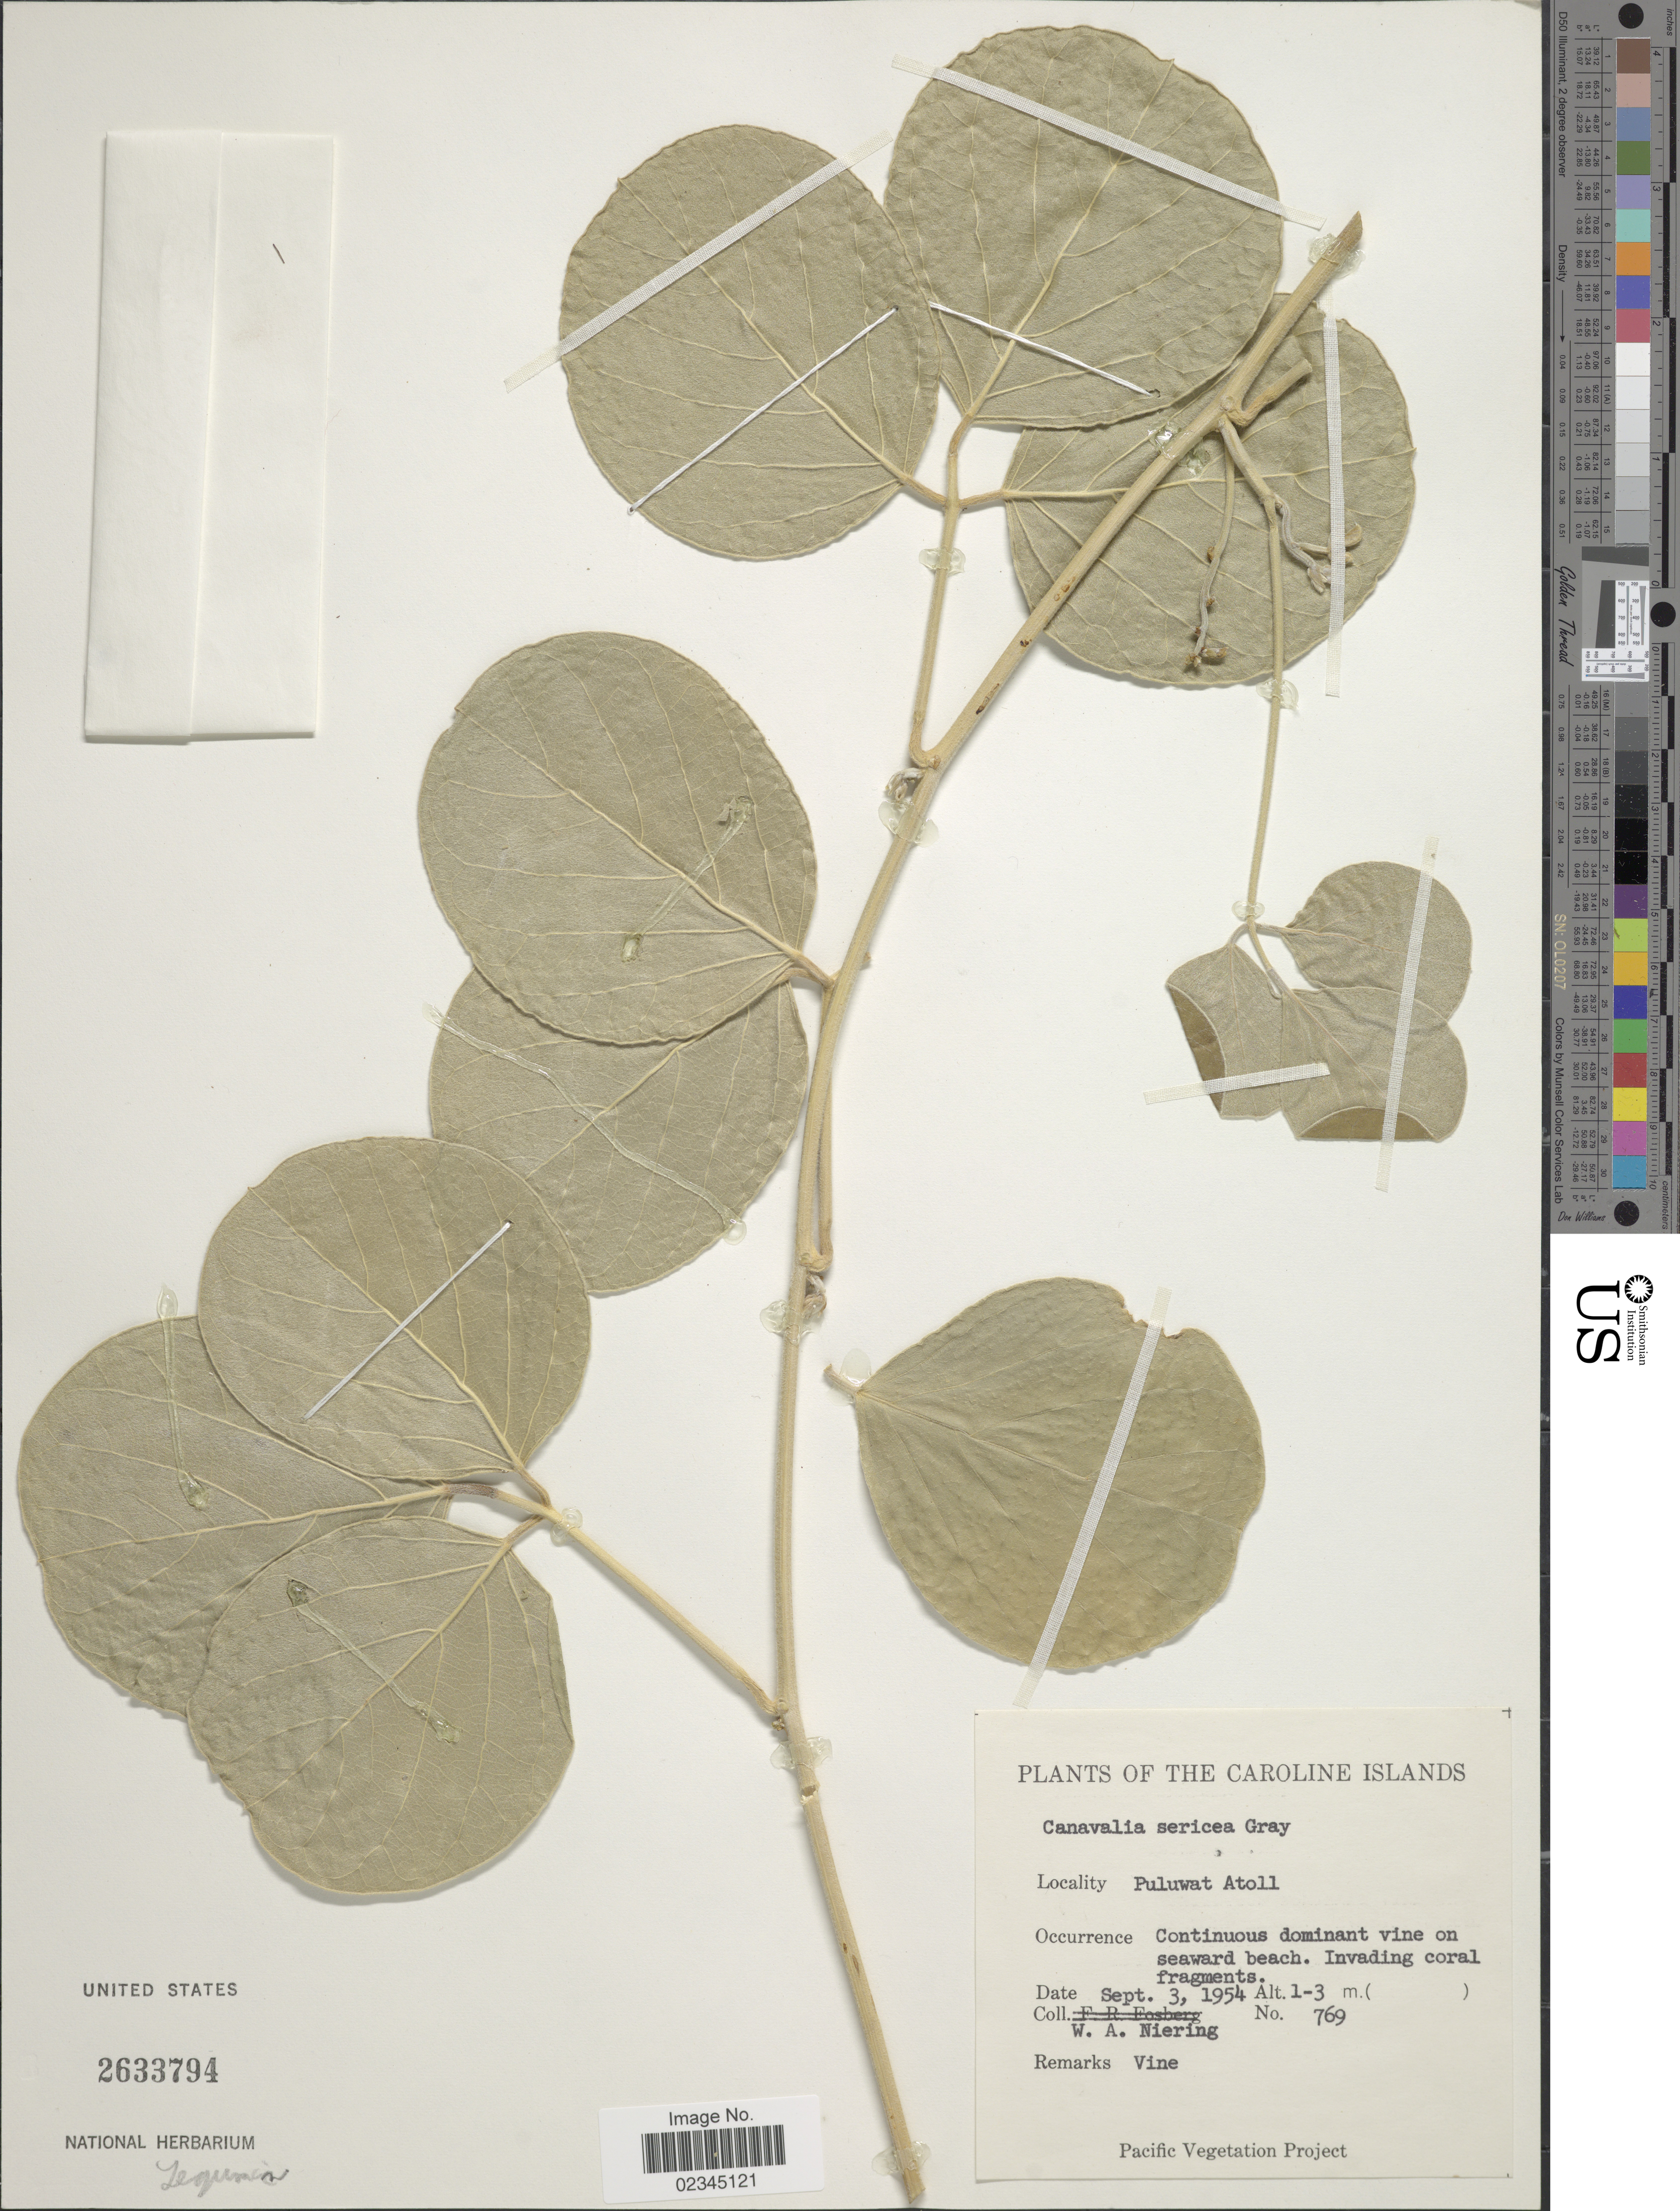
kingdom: Plantae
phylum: Tracheophyta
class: Magnoliopsida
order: Fabales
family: Fabaceae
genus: Canavalia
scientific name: Canavalia sericea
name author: A. Gray in Wilkes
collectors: W. Niering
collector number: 769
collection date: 1954-09-03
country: Micronesia, Federated States of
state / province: Truk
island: Puluwat Atoll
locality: Caroline Islands, Puluwat Atoll. Continuous dominant vine on seaward beach.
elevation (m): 1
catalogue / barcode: US 2633794